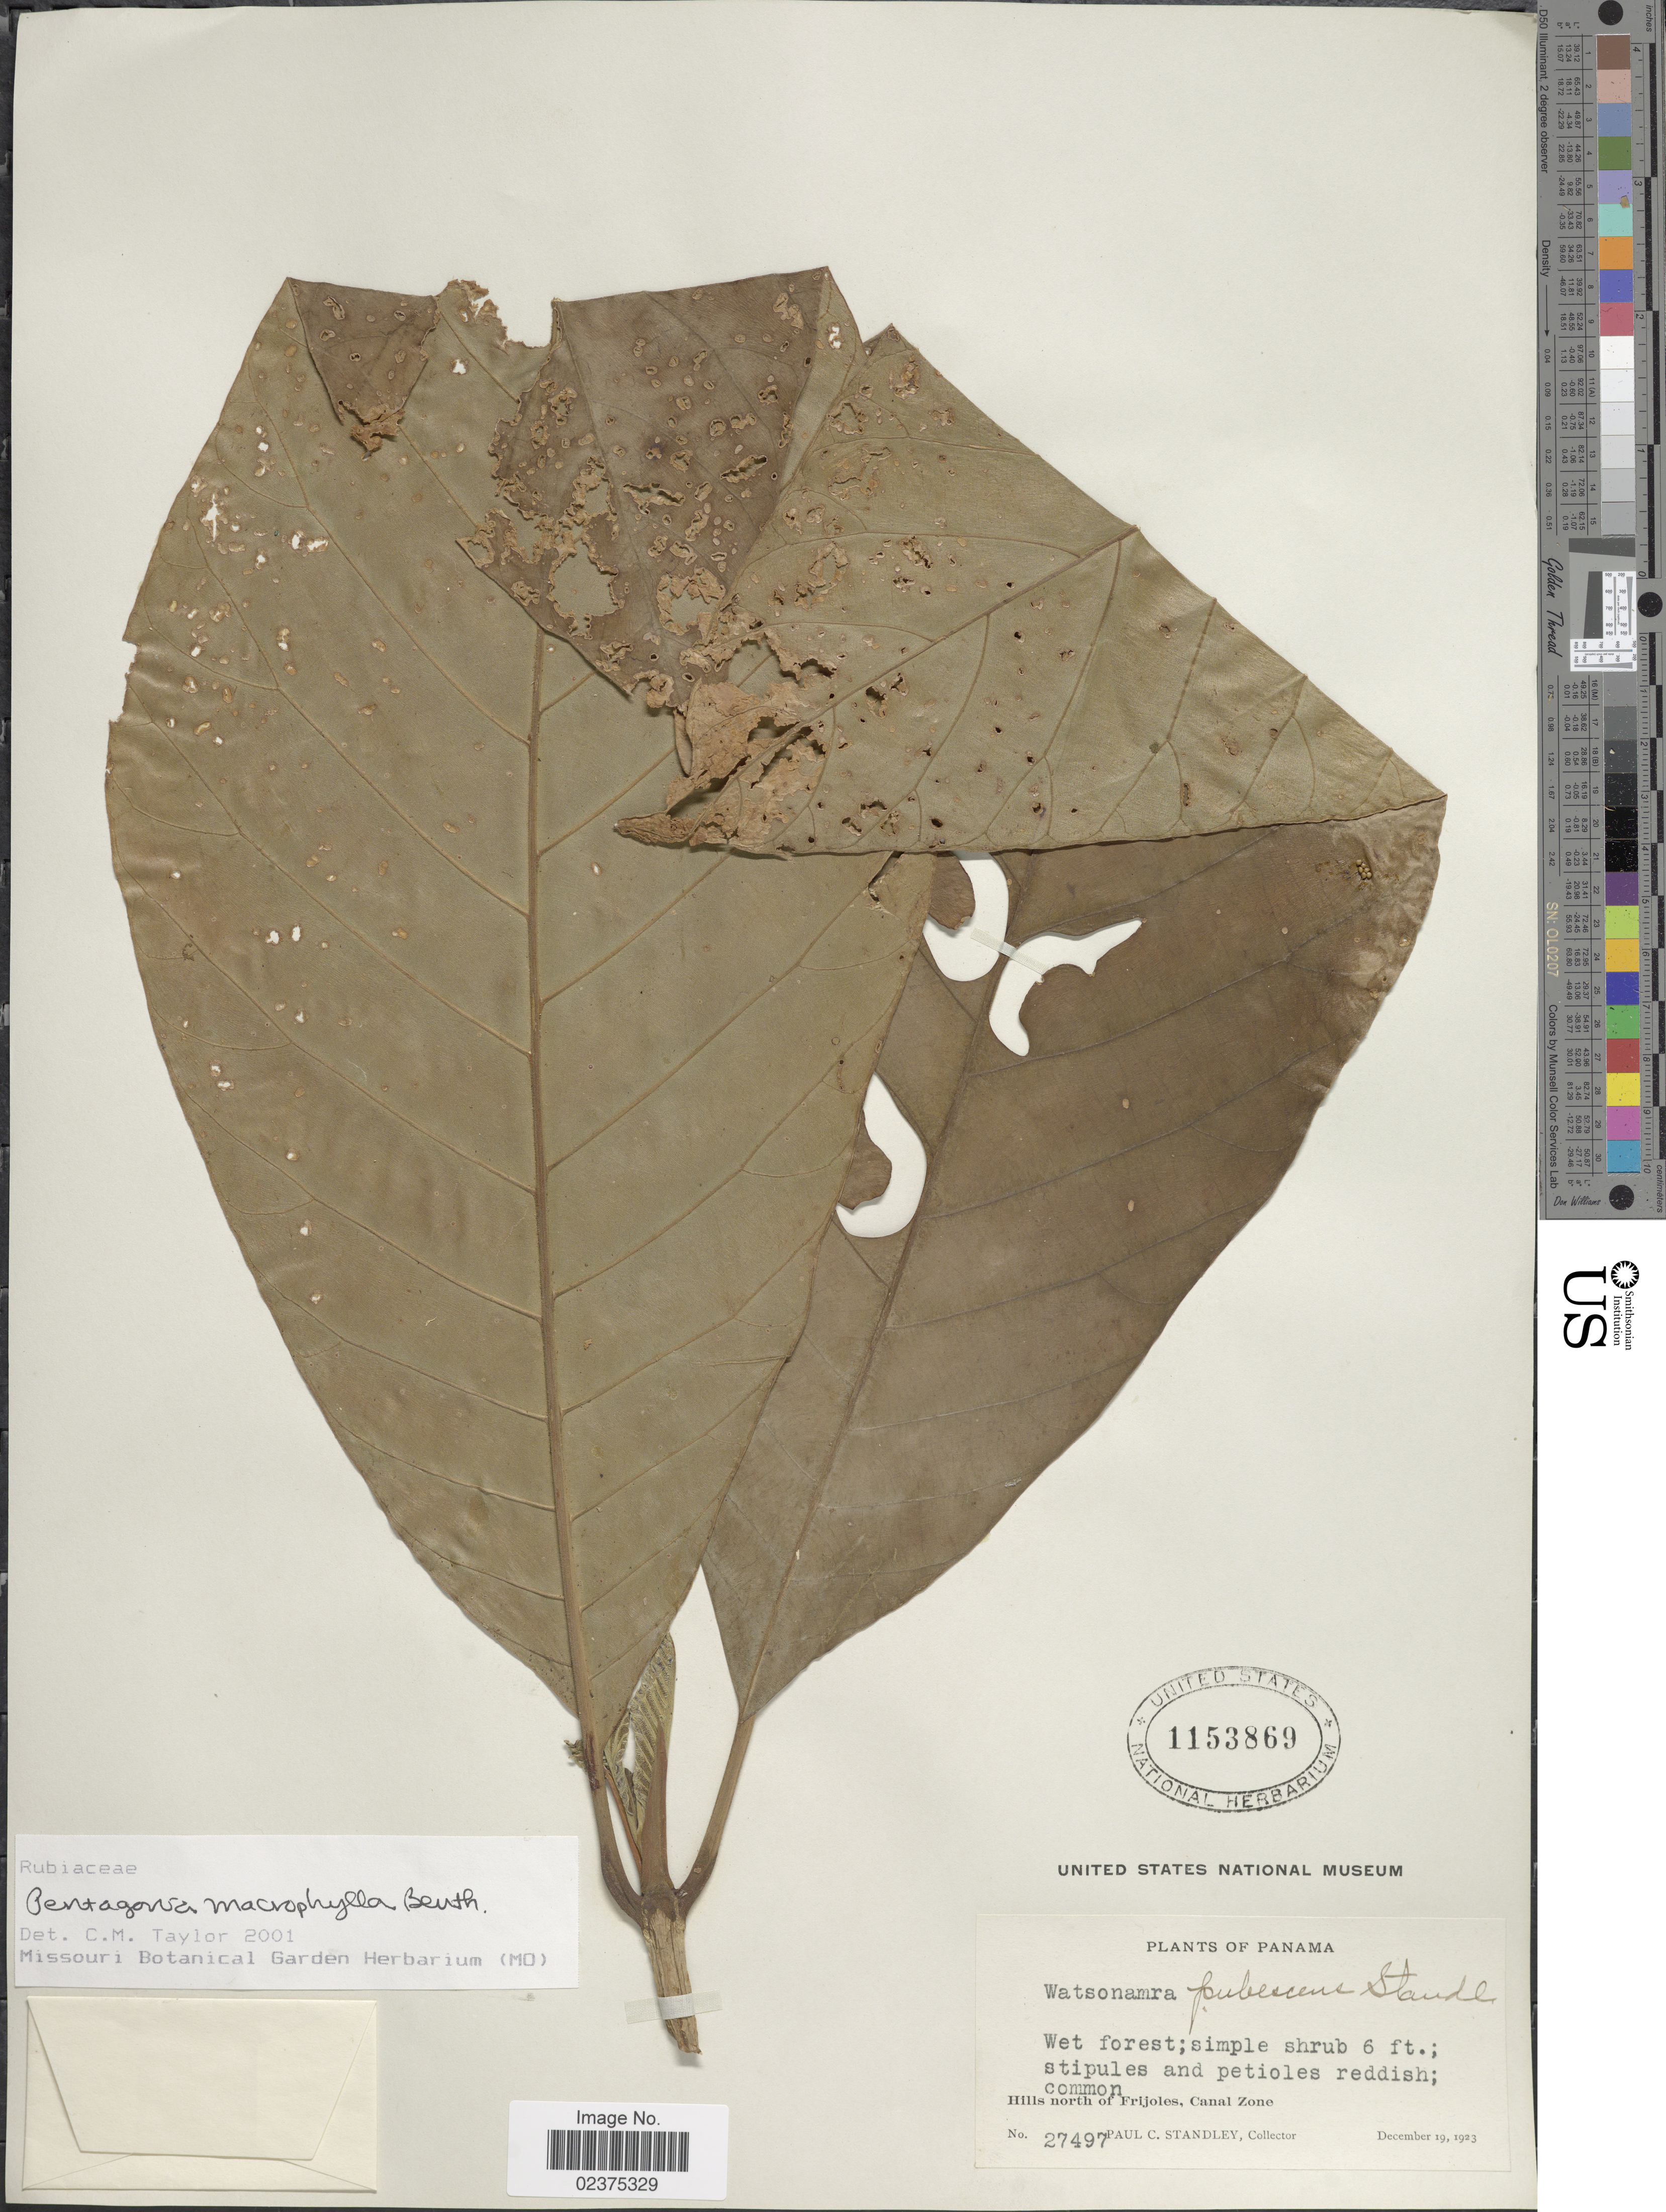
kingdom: Plantae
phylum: Tracheophyta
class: Magnoliopsida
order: Gentianales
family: Rubiaceae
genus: Pentagonia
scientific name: Pentagonia macrophylla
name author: Benth.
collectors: P. C. Standley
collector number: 27497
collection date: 1923-12-19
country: Panama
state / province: Colón / Panamá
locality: Wet forest; Hills north of Frijoles, Canal Zone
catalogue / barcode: US 1153869